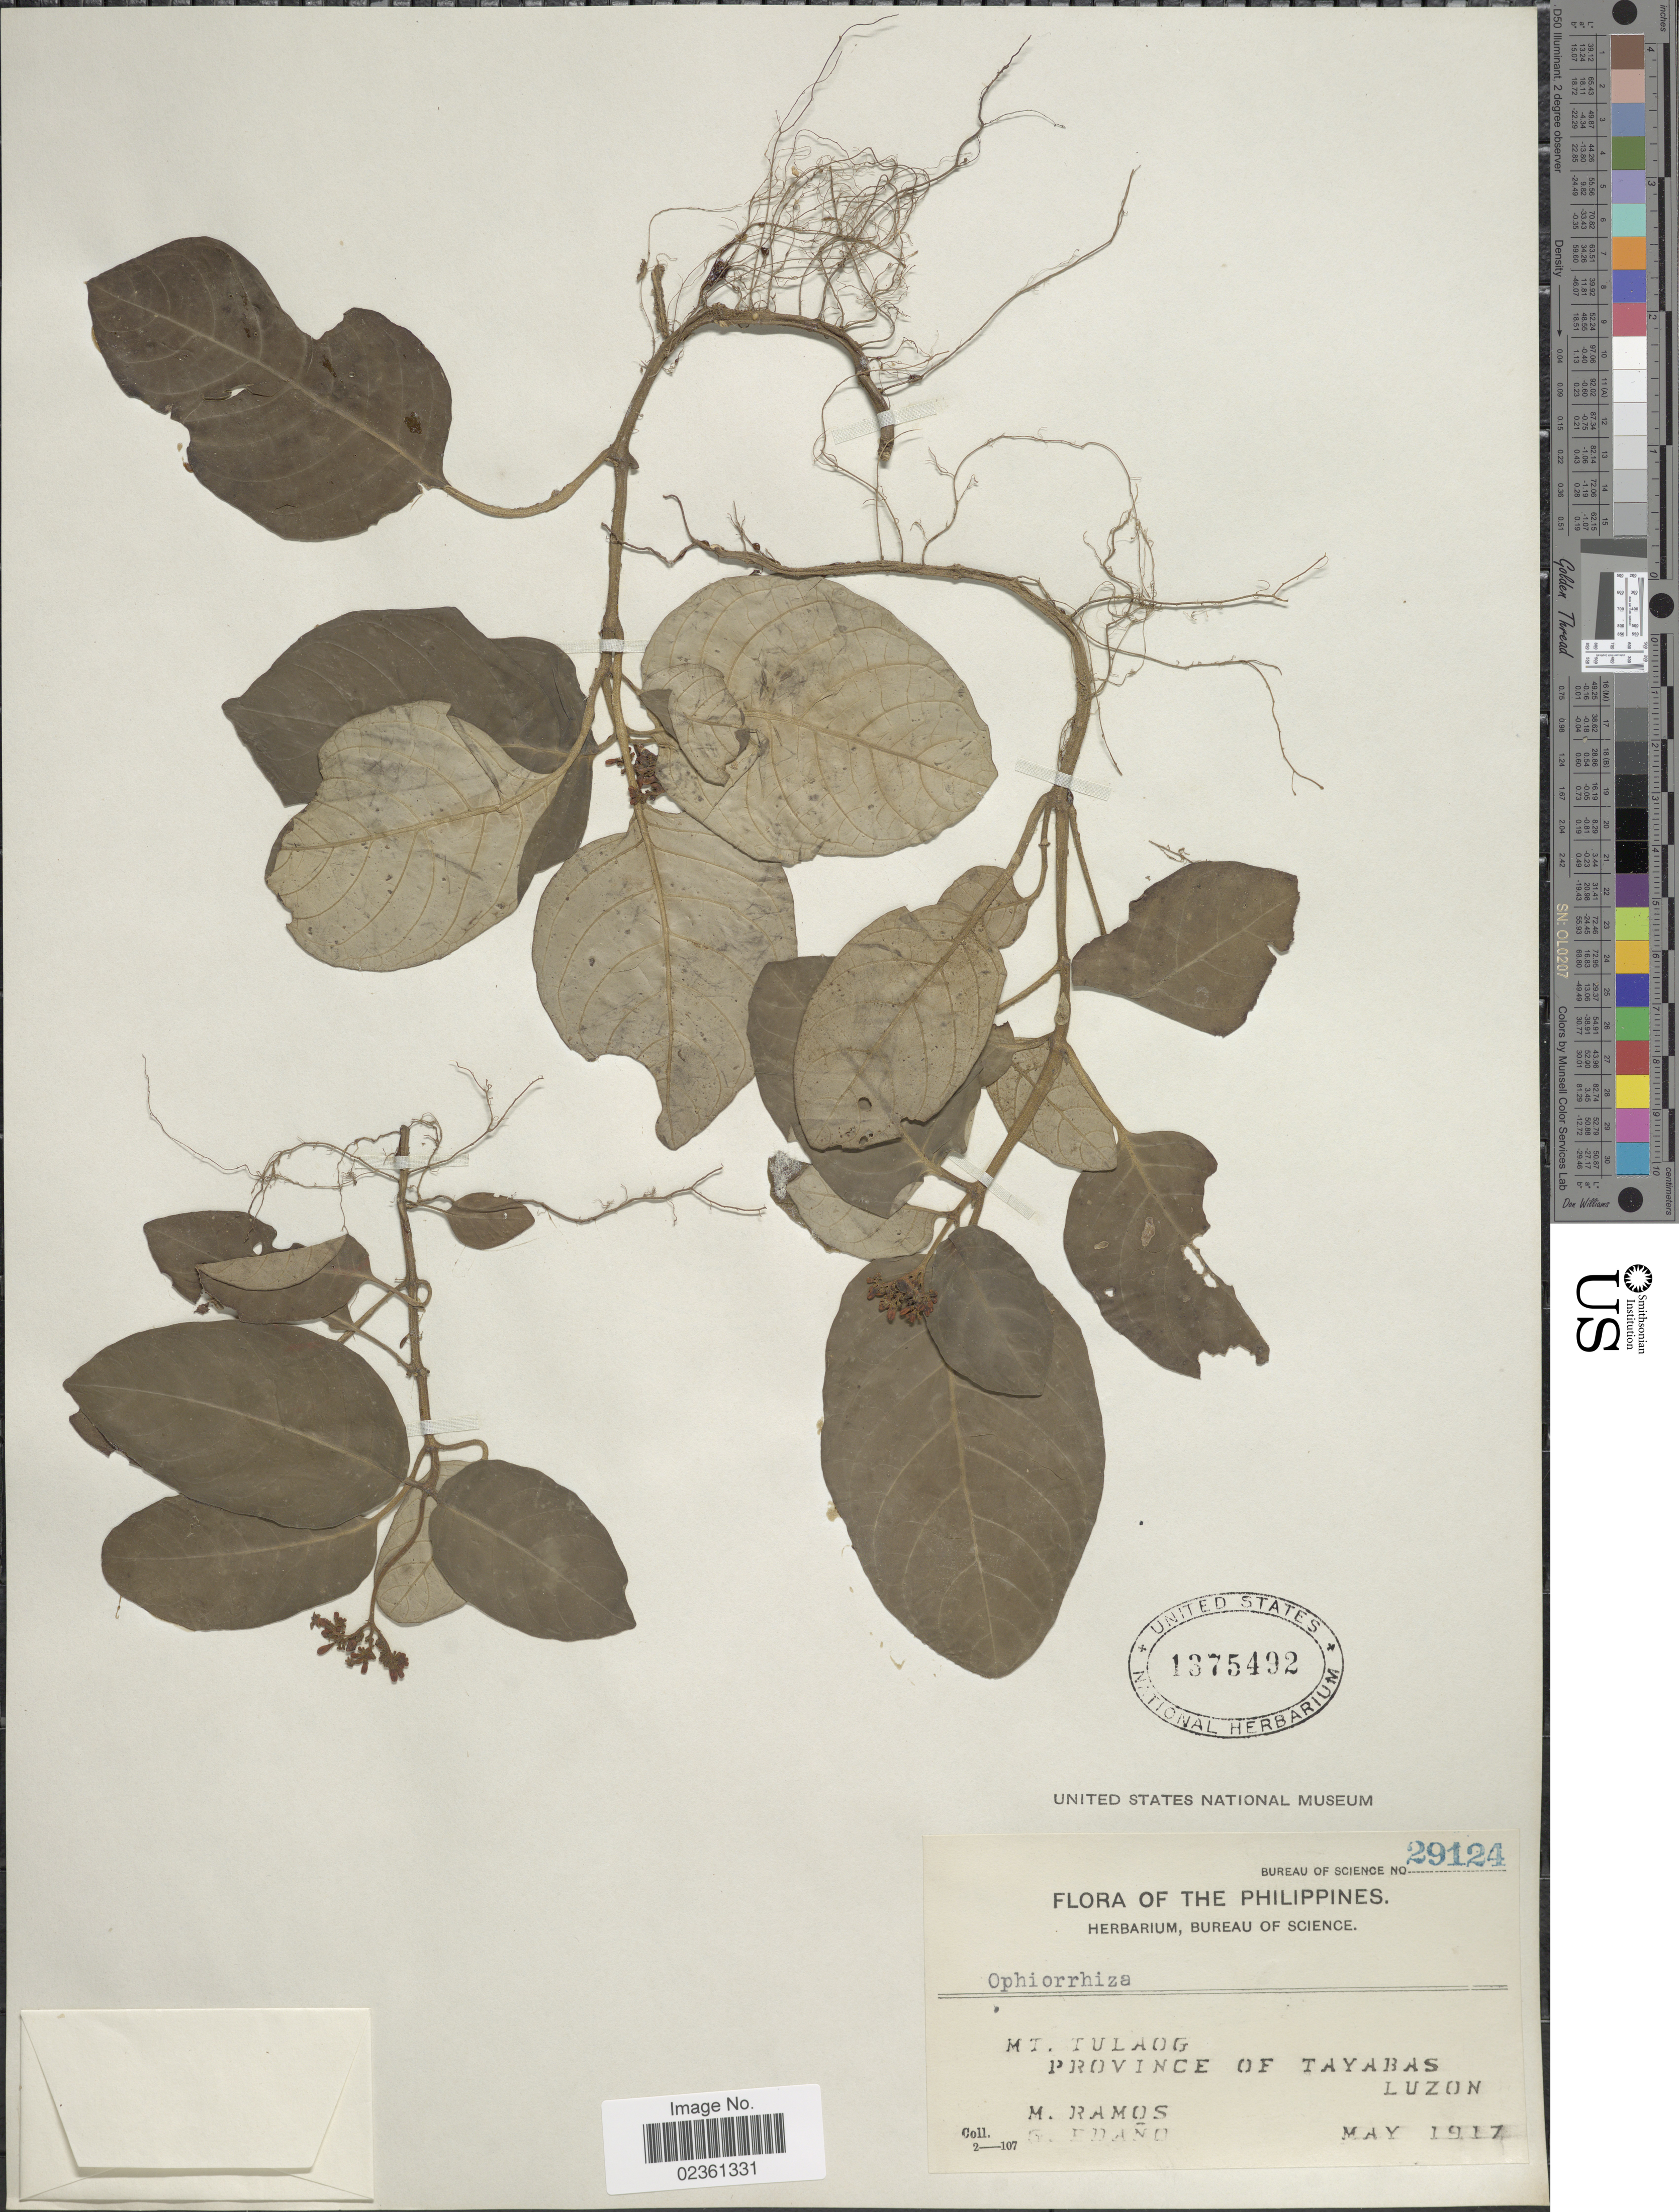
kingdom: Plantae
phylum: Tracheophyta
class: Magnoliopsida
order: Gentianales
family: Rubiaceae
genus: Ophiorrhiza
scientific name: Ophiorrhiza sp.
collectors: M. Ramos & G. Edaño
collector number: Bureau of Science 29124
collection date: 1917-05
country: Philippines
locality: Mt. Tulaog, Province of Tayabas, Luzon.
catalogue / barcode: US 1375492